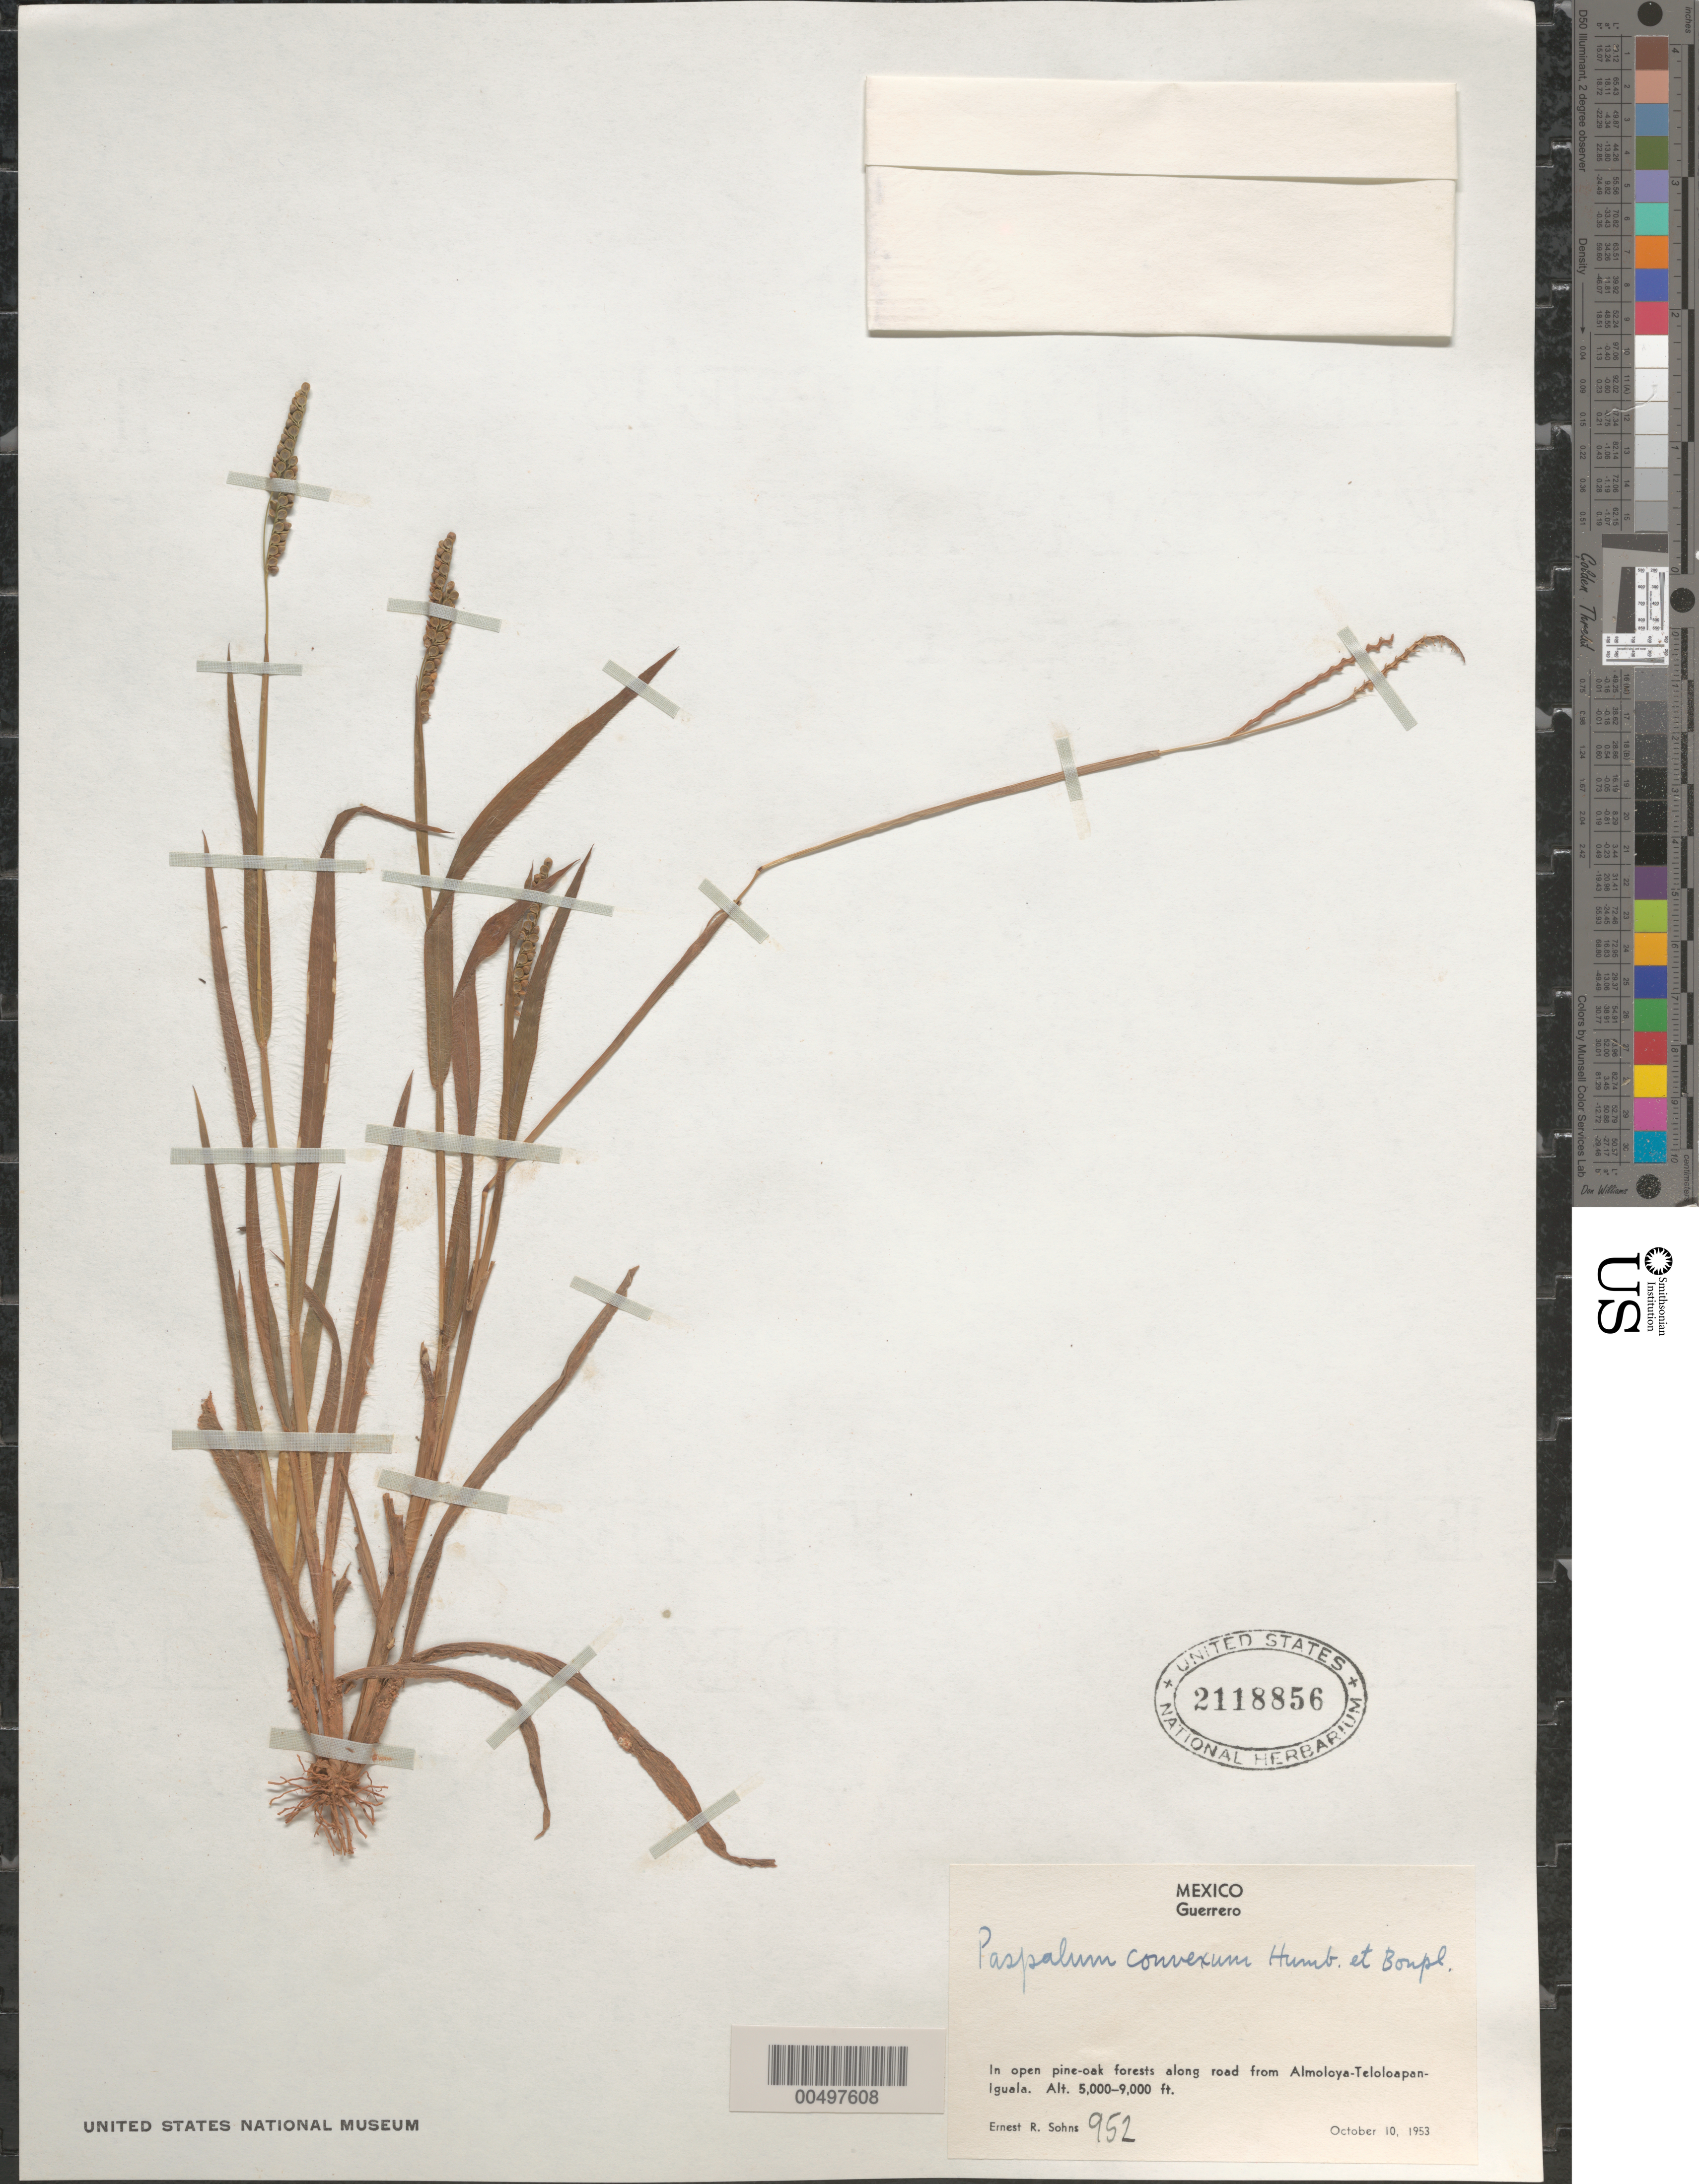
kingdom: Plantae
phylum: Tracheophyta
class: Liliopsida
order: Poales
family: Poaceae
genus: Paspalum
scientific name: Paspalum convexum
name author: Humb. & Bonpl. ex Flüggé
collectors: E. R. Sohns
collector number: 952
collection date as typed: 10 Oct 1953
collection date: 1953-10-10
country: Mexico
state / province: Guerrero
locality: Along rd from Almoloya - Teloloapan - Iguala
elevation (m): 1524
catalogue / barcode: US 2118856